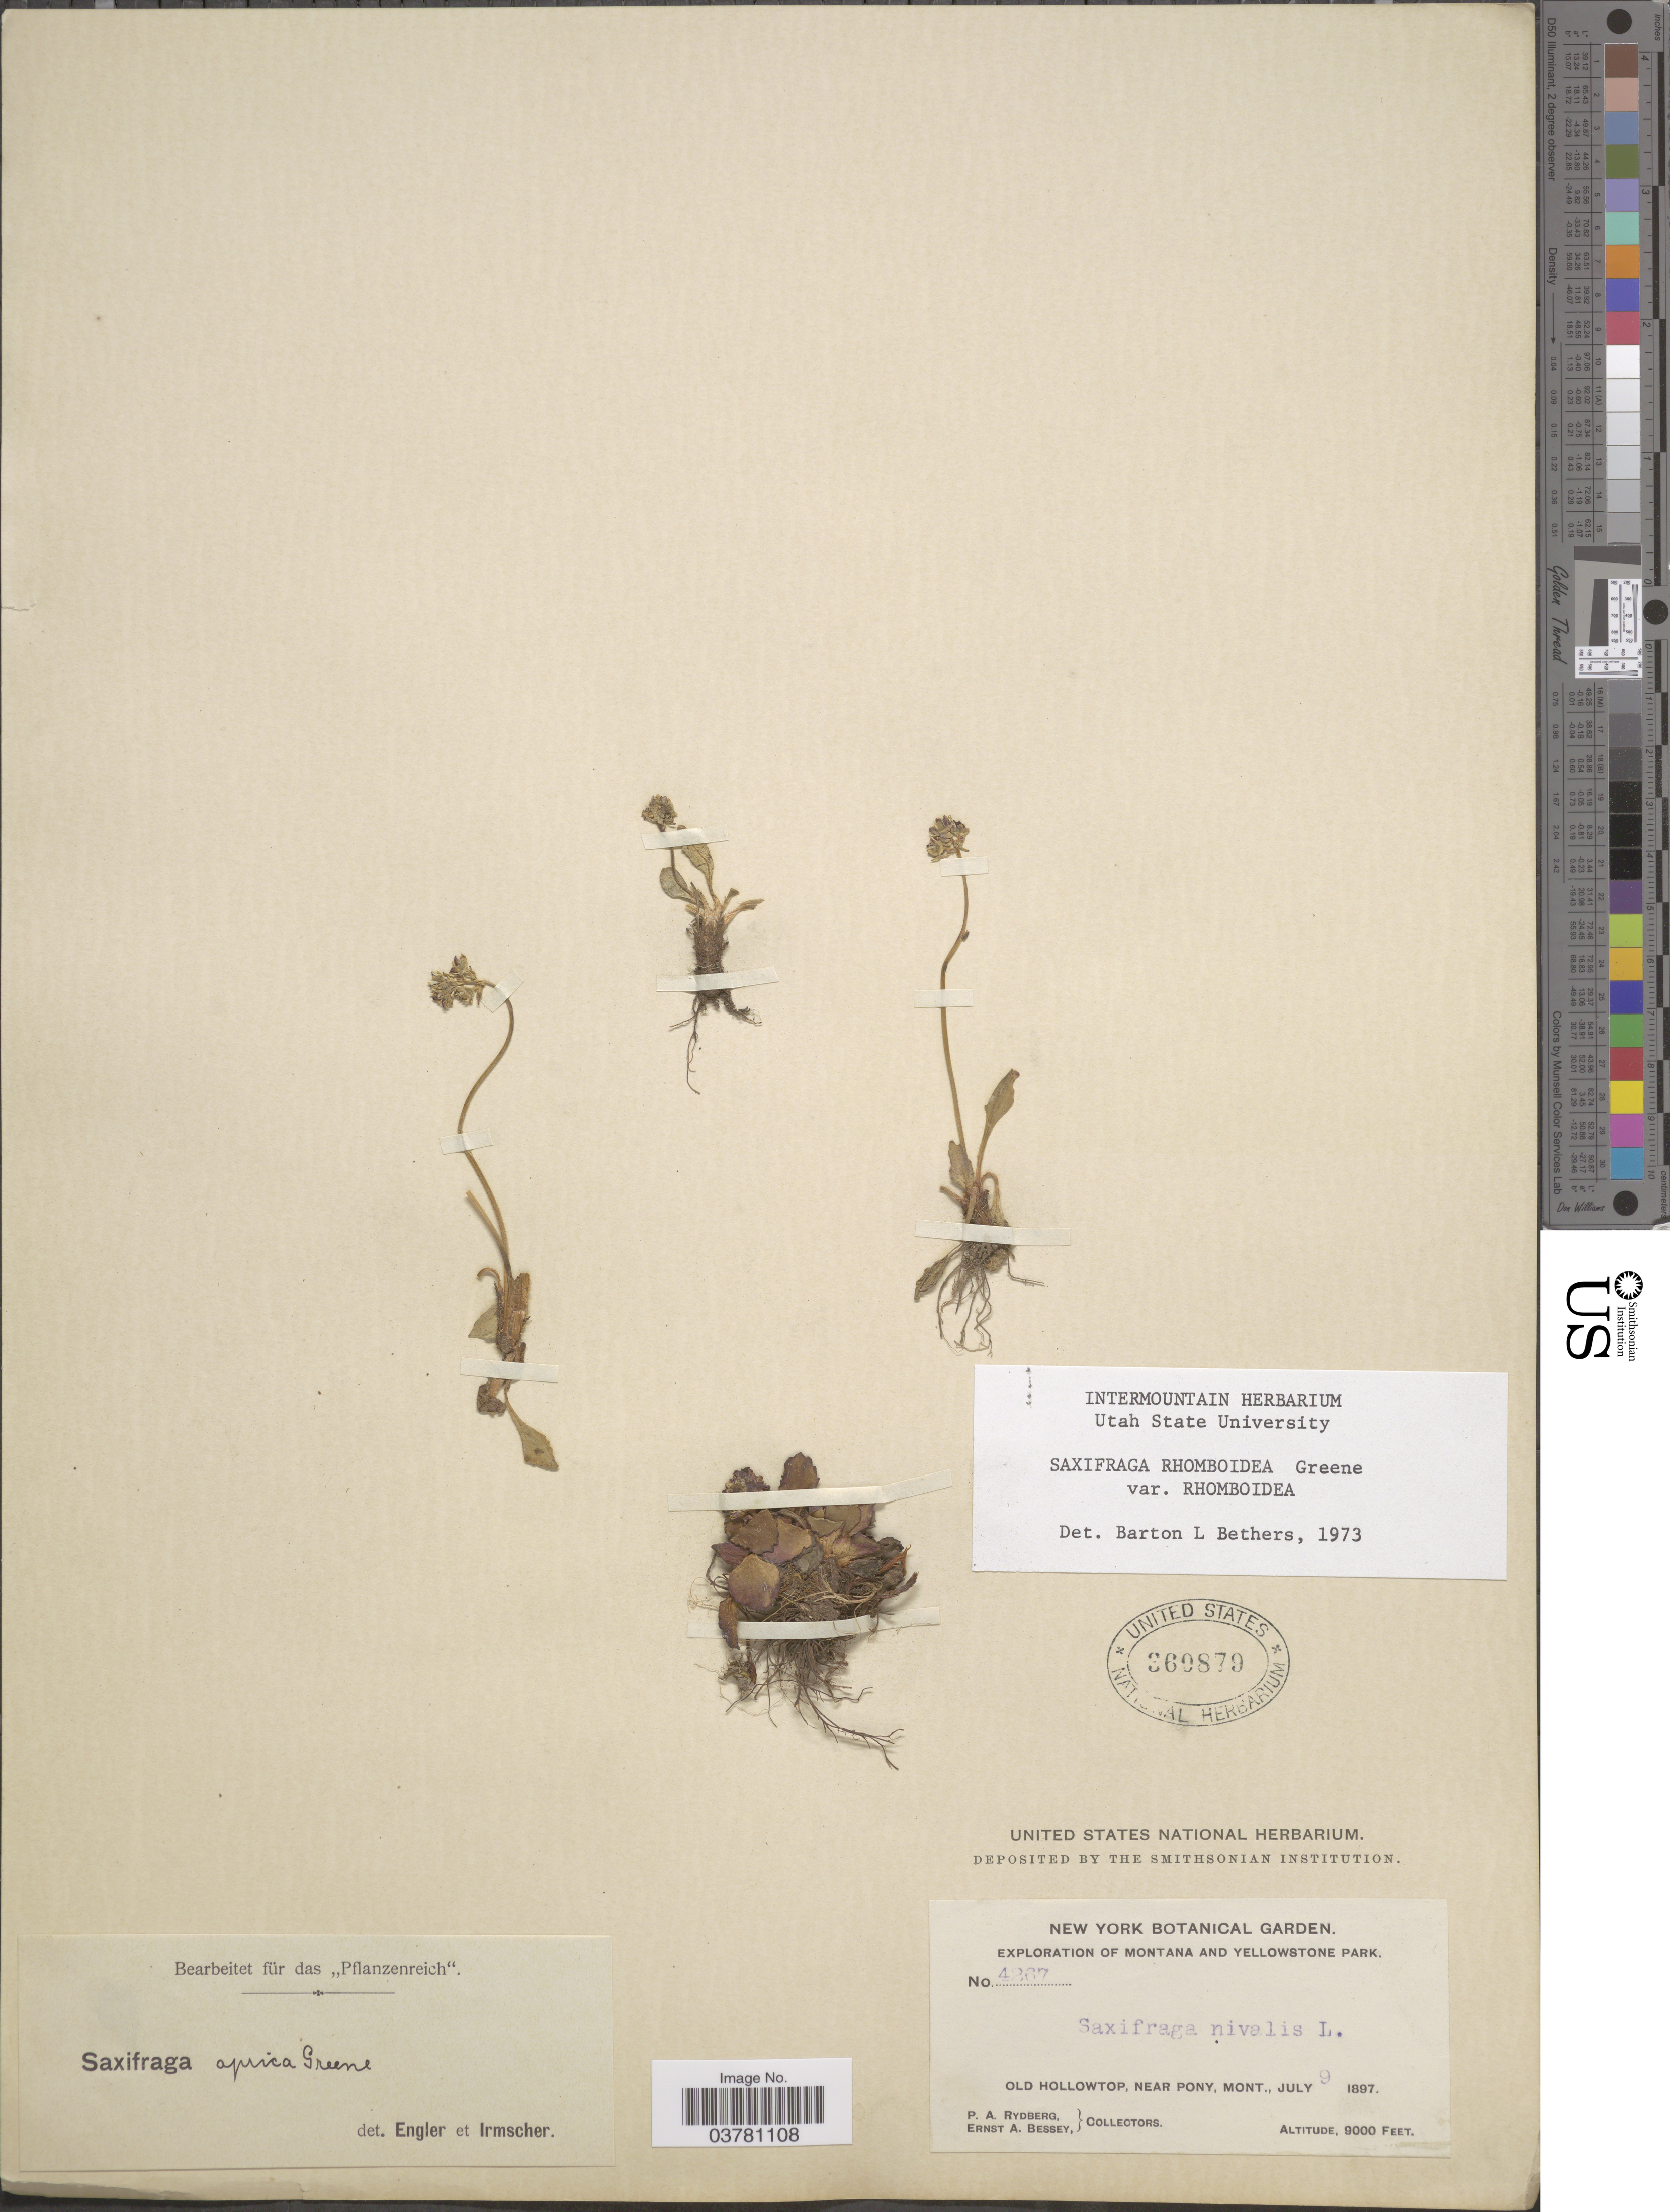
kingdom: Plantae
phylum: Tracheophyta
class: Magnoliopsida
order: Saxifragales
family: Saxifragaceae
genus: Micranthes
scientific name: Micranthes rhomboidea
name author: (Greene) Small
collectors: P. A. Rydberg & E. A. Bessey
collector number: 4267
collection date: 1897-07-09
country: United States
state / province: Montana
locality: Exploration of Montana and Yellowstone Park. Old Hollowtop, near Pony.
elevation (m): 2743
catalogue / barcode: US 360879